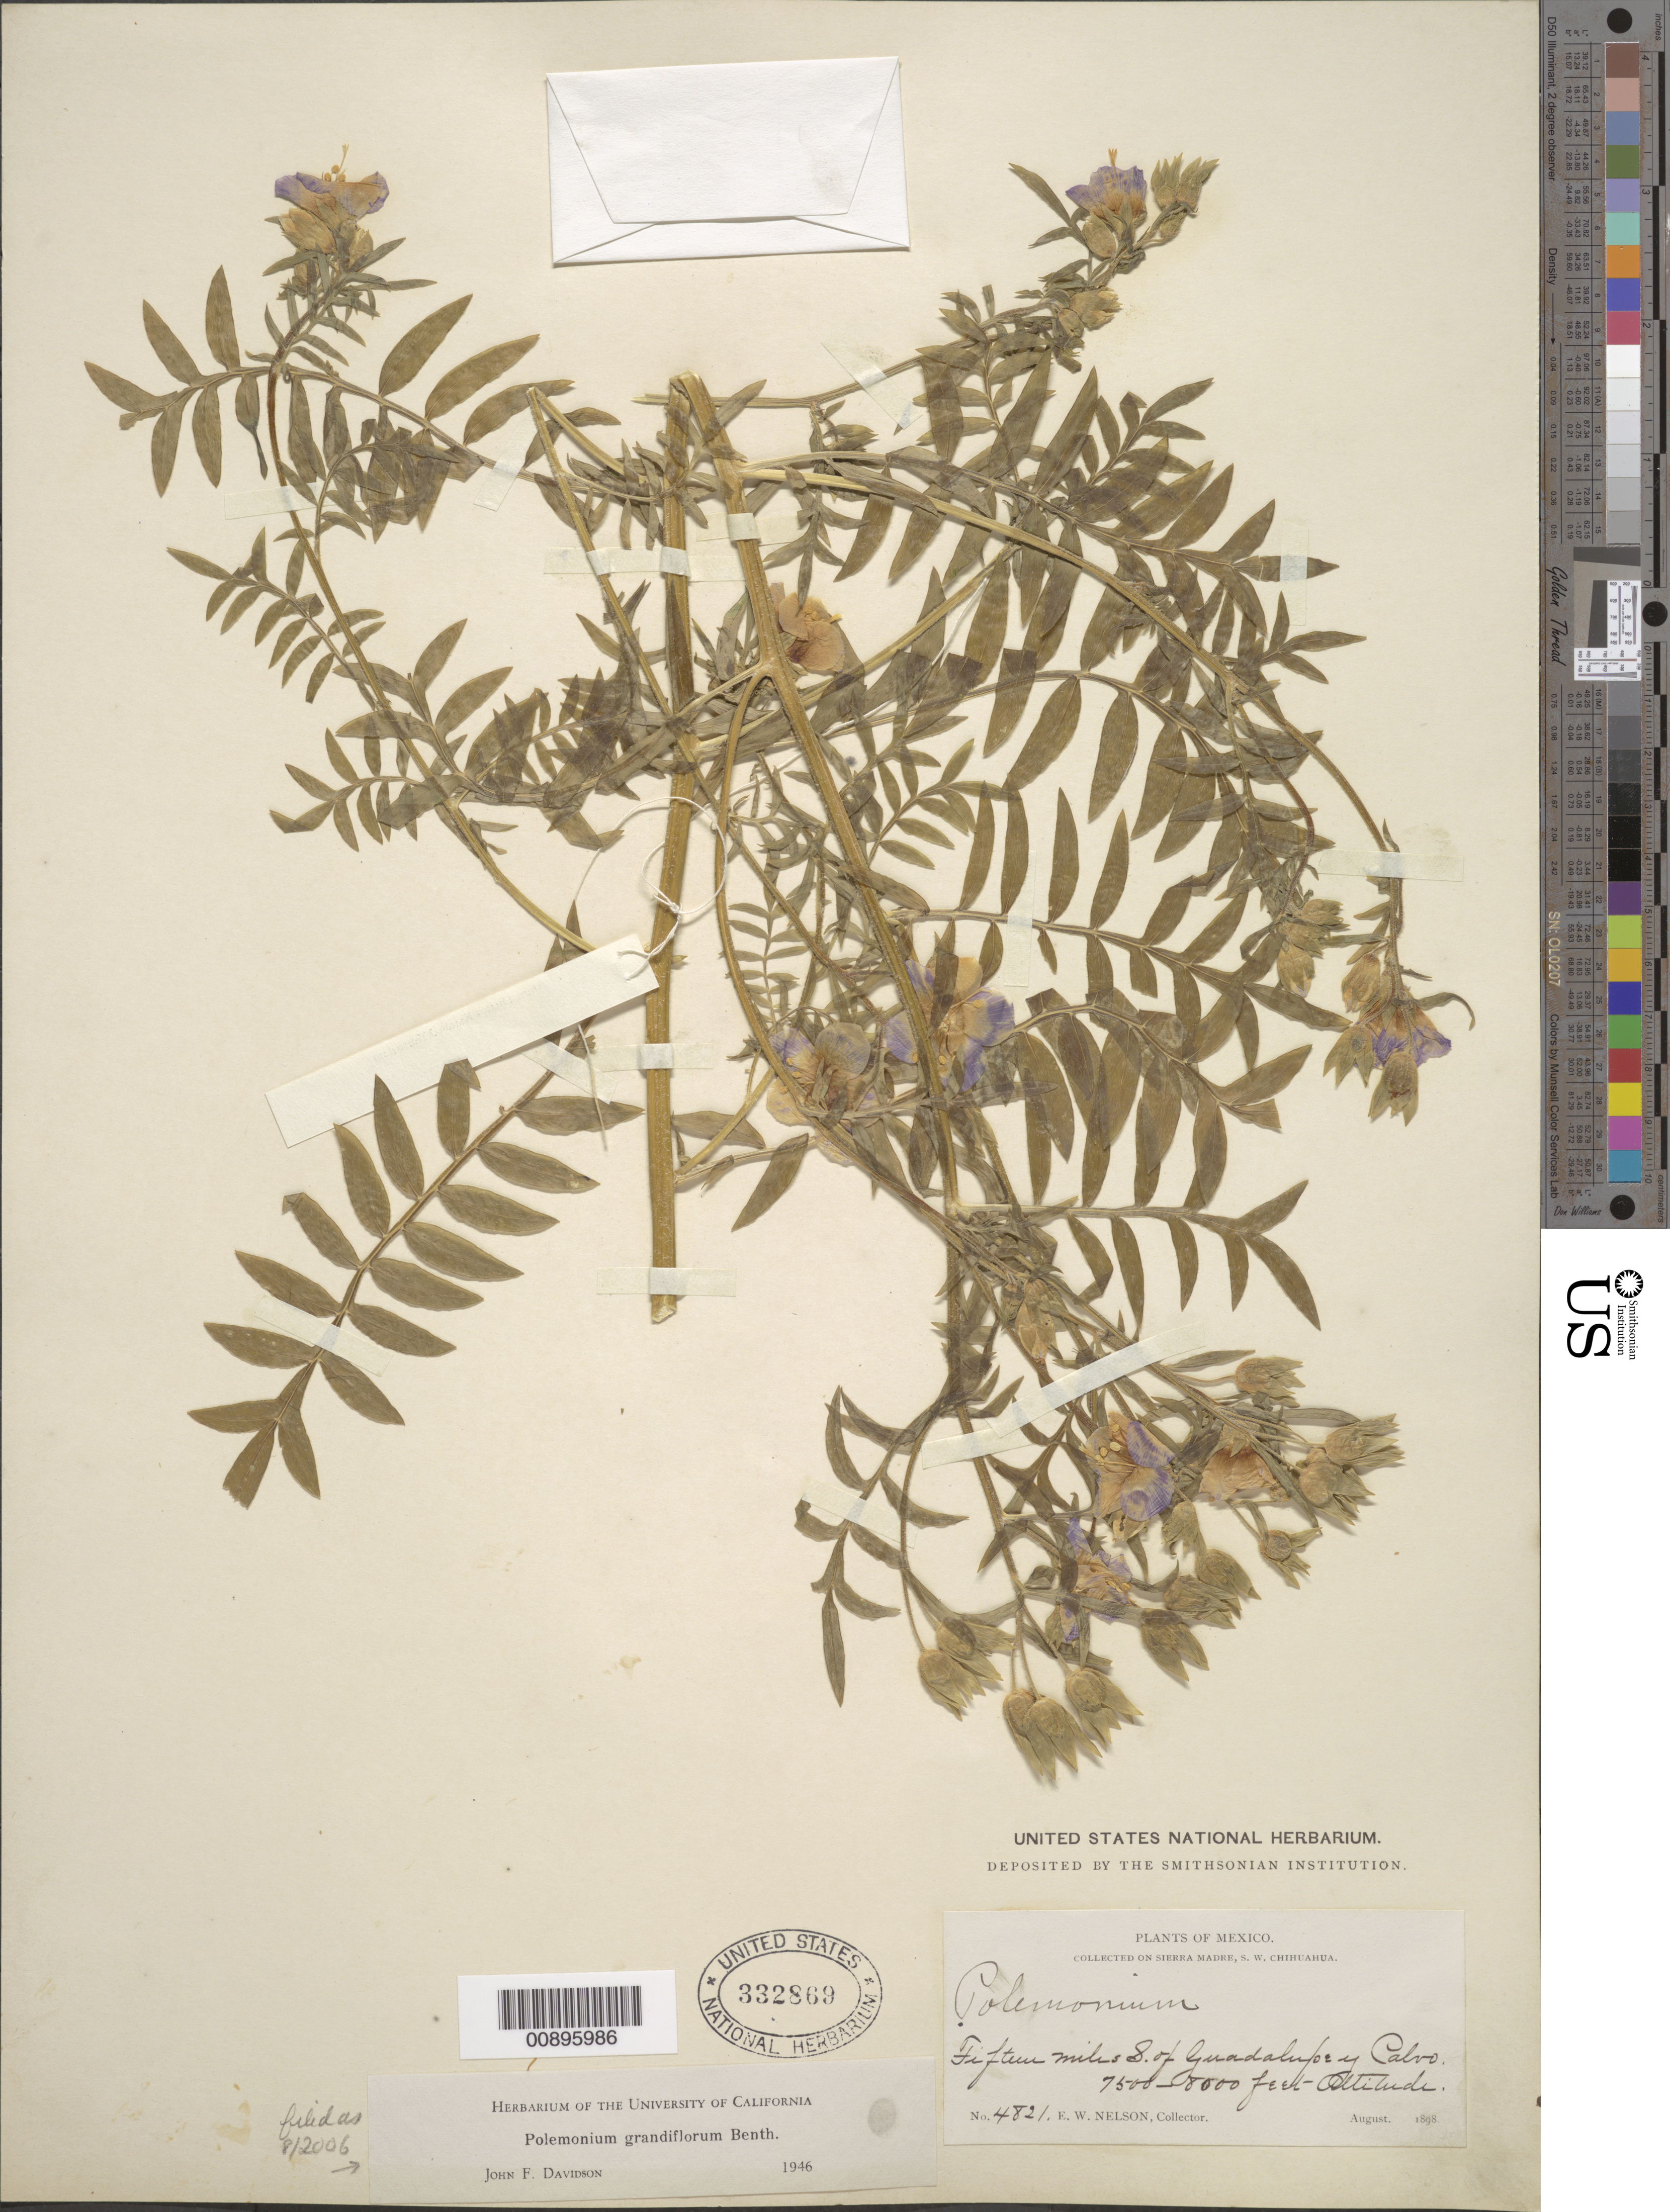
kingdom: Plantae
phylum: Tracheophyta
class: Magnoliopsida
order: Ericales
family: Polemoniaceae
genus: Polemonium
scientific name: Polemonium grandiflorum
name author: Benth.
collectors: E. W. Nelson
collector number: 4821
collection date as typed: Aug 1898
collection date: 1898-08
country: Mexico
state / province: Chihuahua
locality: Fifteen miles S of Guadalupe y Calvo. Sierra Madre, S.W. Chihuahua.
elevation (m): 2286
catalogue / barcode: US 332869